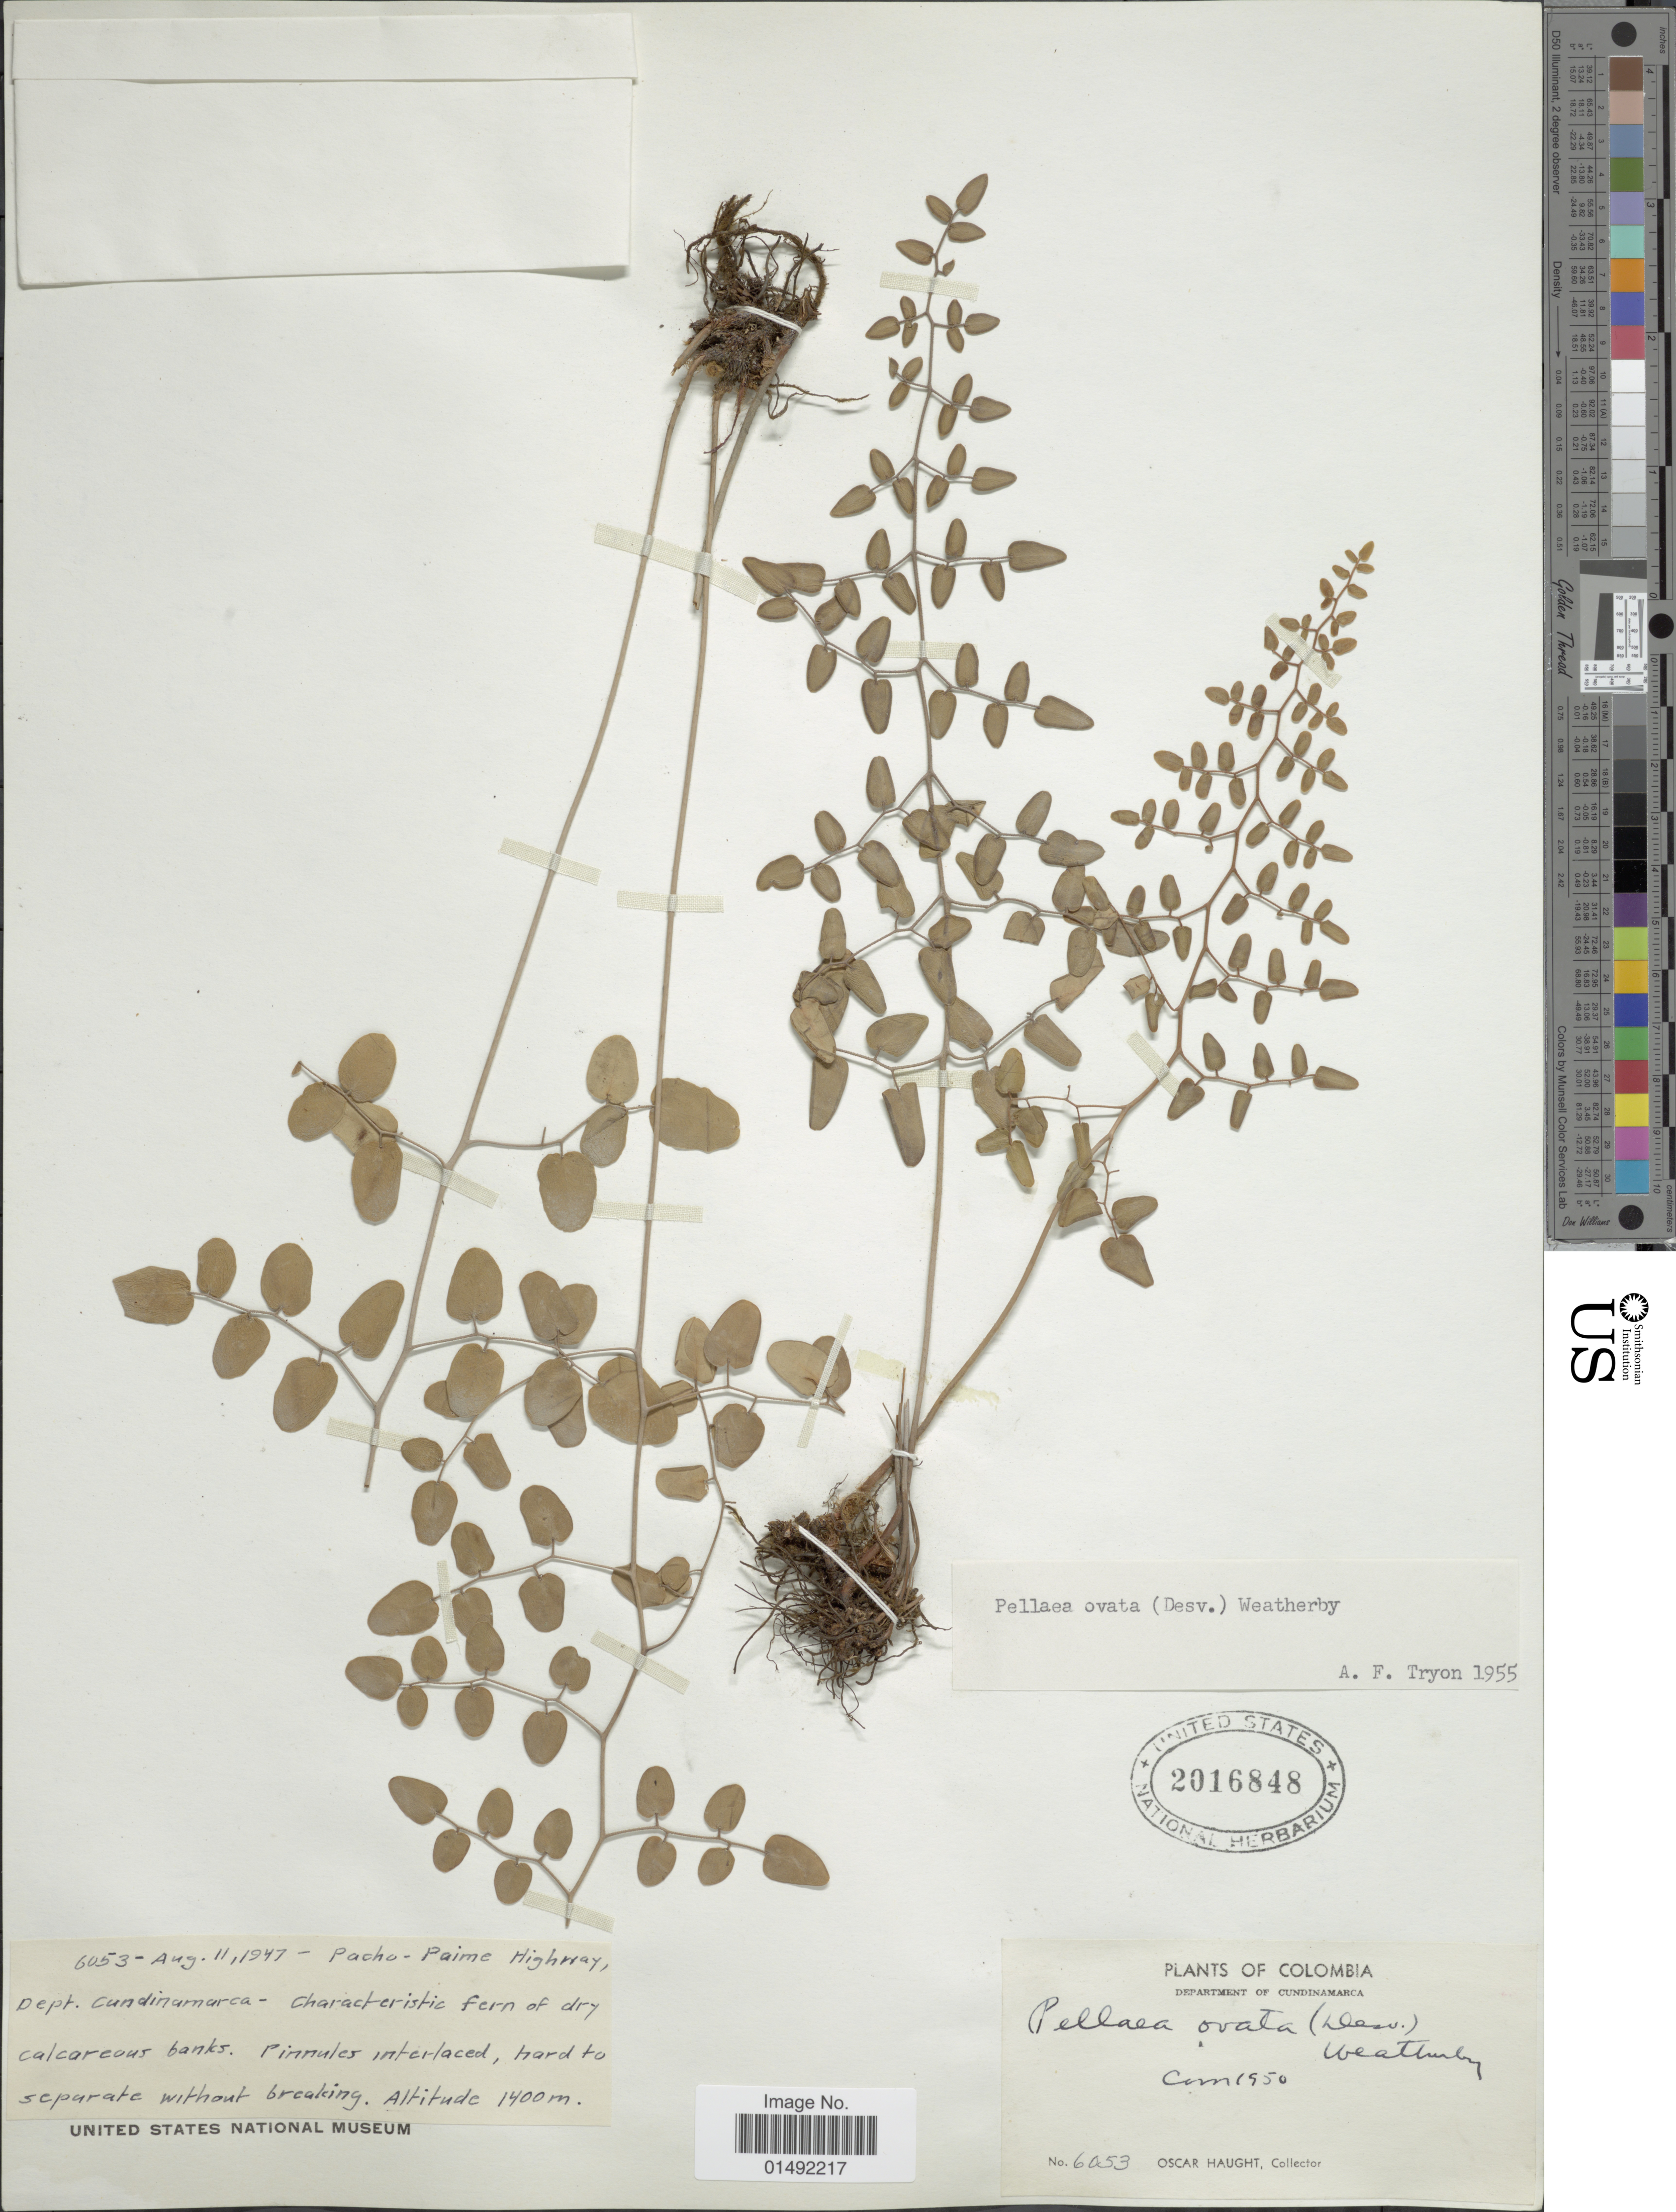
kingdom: Plantae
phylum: Tracheophyta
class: Polypodiopsida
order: Polypodiales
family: Pteridaceae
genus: Pellaea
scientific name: Pellaea ovata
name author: (Desv.) Weath.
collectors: O. L. Haught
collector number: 6053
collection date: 1947-08-11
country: Colombia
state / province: Cundinamarca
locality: Dept. Cundinamarca - characteristic fern of dry calcareous banks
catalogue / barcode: US 2016848